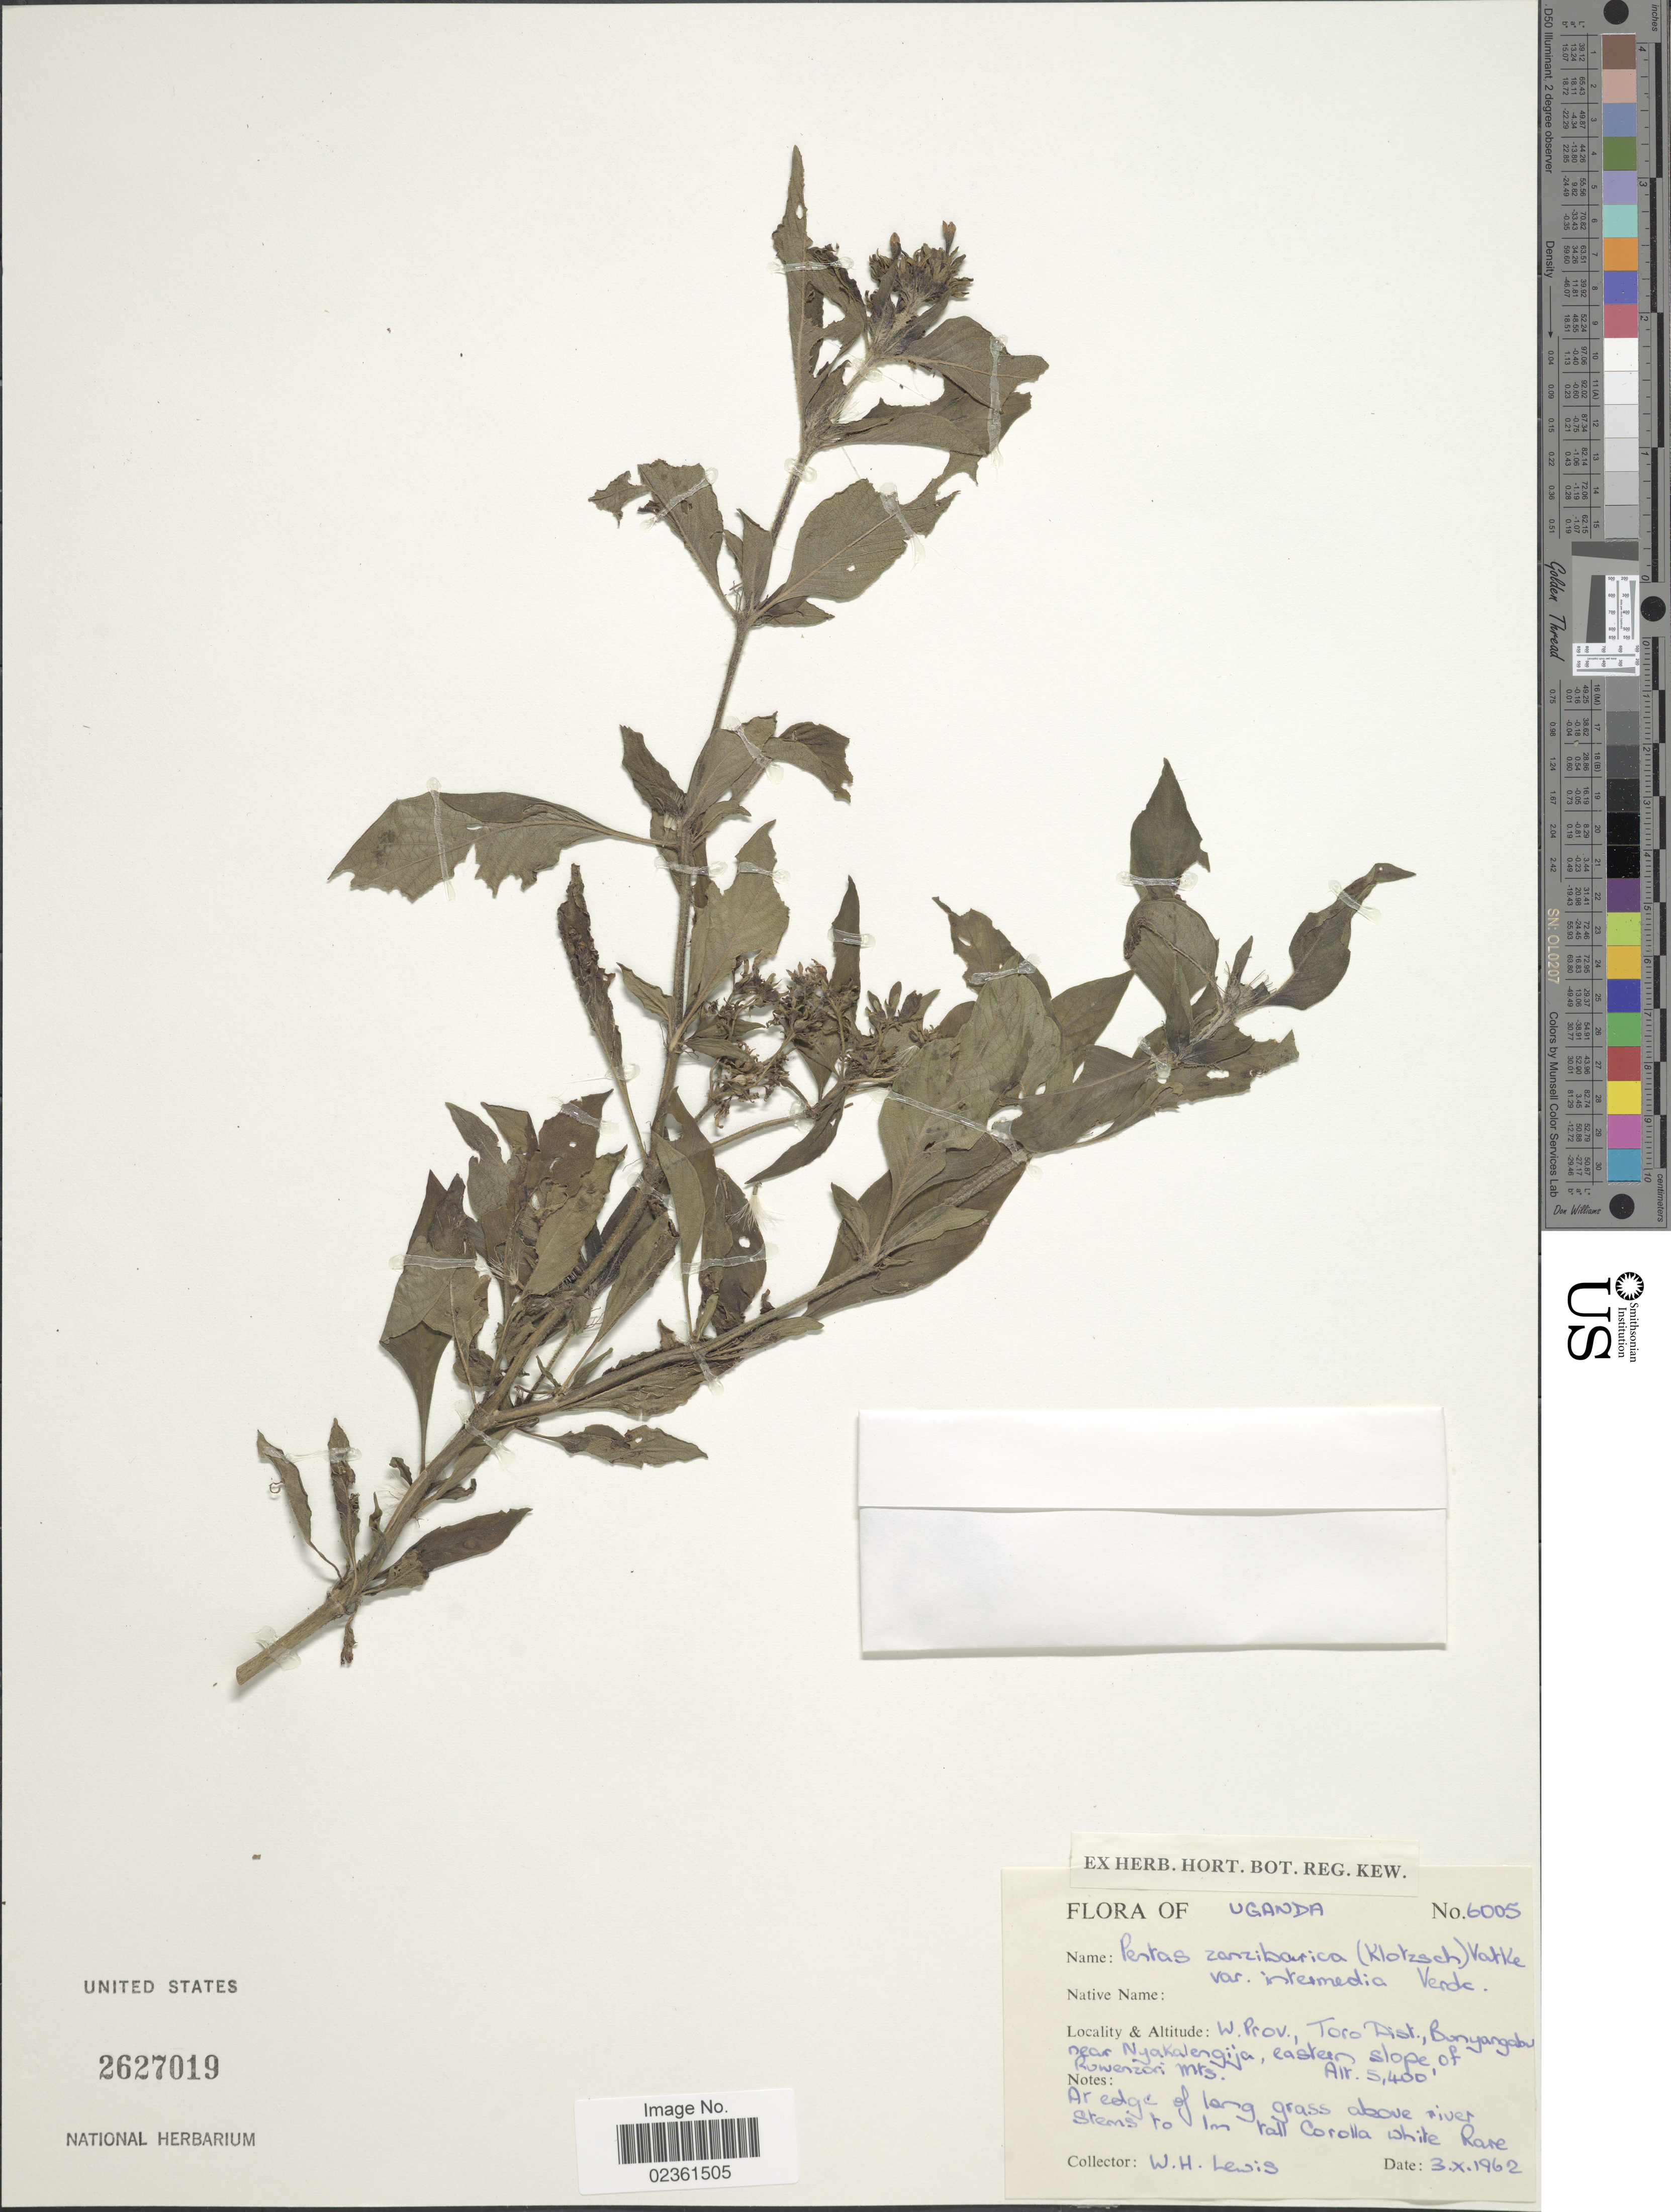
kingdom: Plantae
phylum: Tracheophyta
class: Magnoliopsida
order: Gentianales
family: Rubiaceae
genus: Pentas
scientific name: Pentas zanzibarica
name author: (Klotzsch) Vatke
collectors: W. H. Lewis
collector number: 6005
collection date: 1962-10-03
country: Uganda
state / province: Western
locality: Toro Dist., Bunyangabo, near Nyakalengija, eastern slope of Ruwenzori Mts., at edge of long grass above river.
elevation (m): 1646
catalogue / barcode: US 2627019